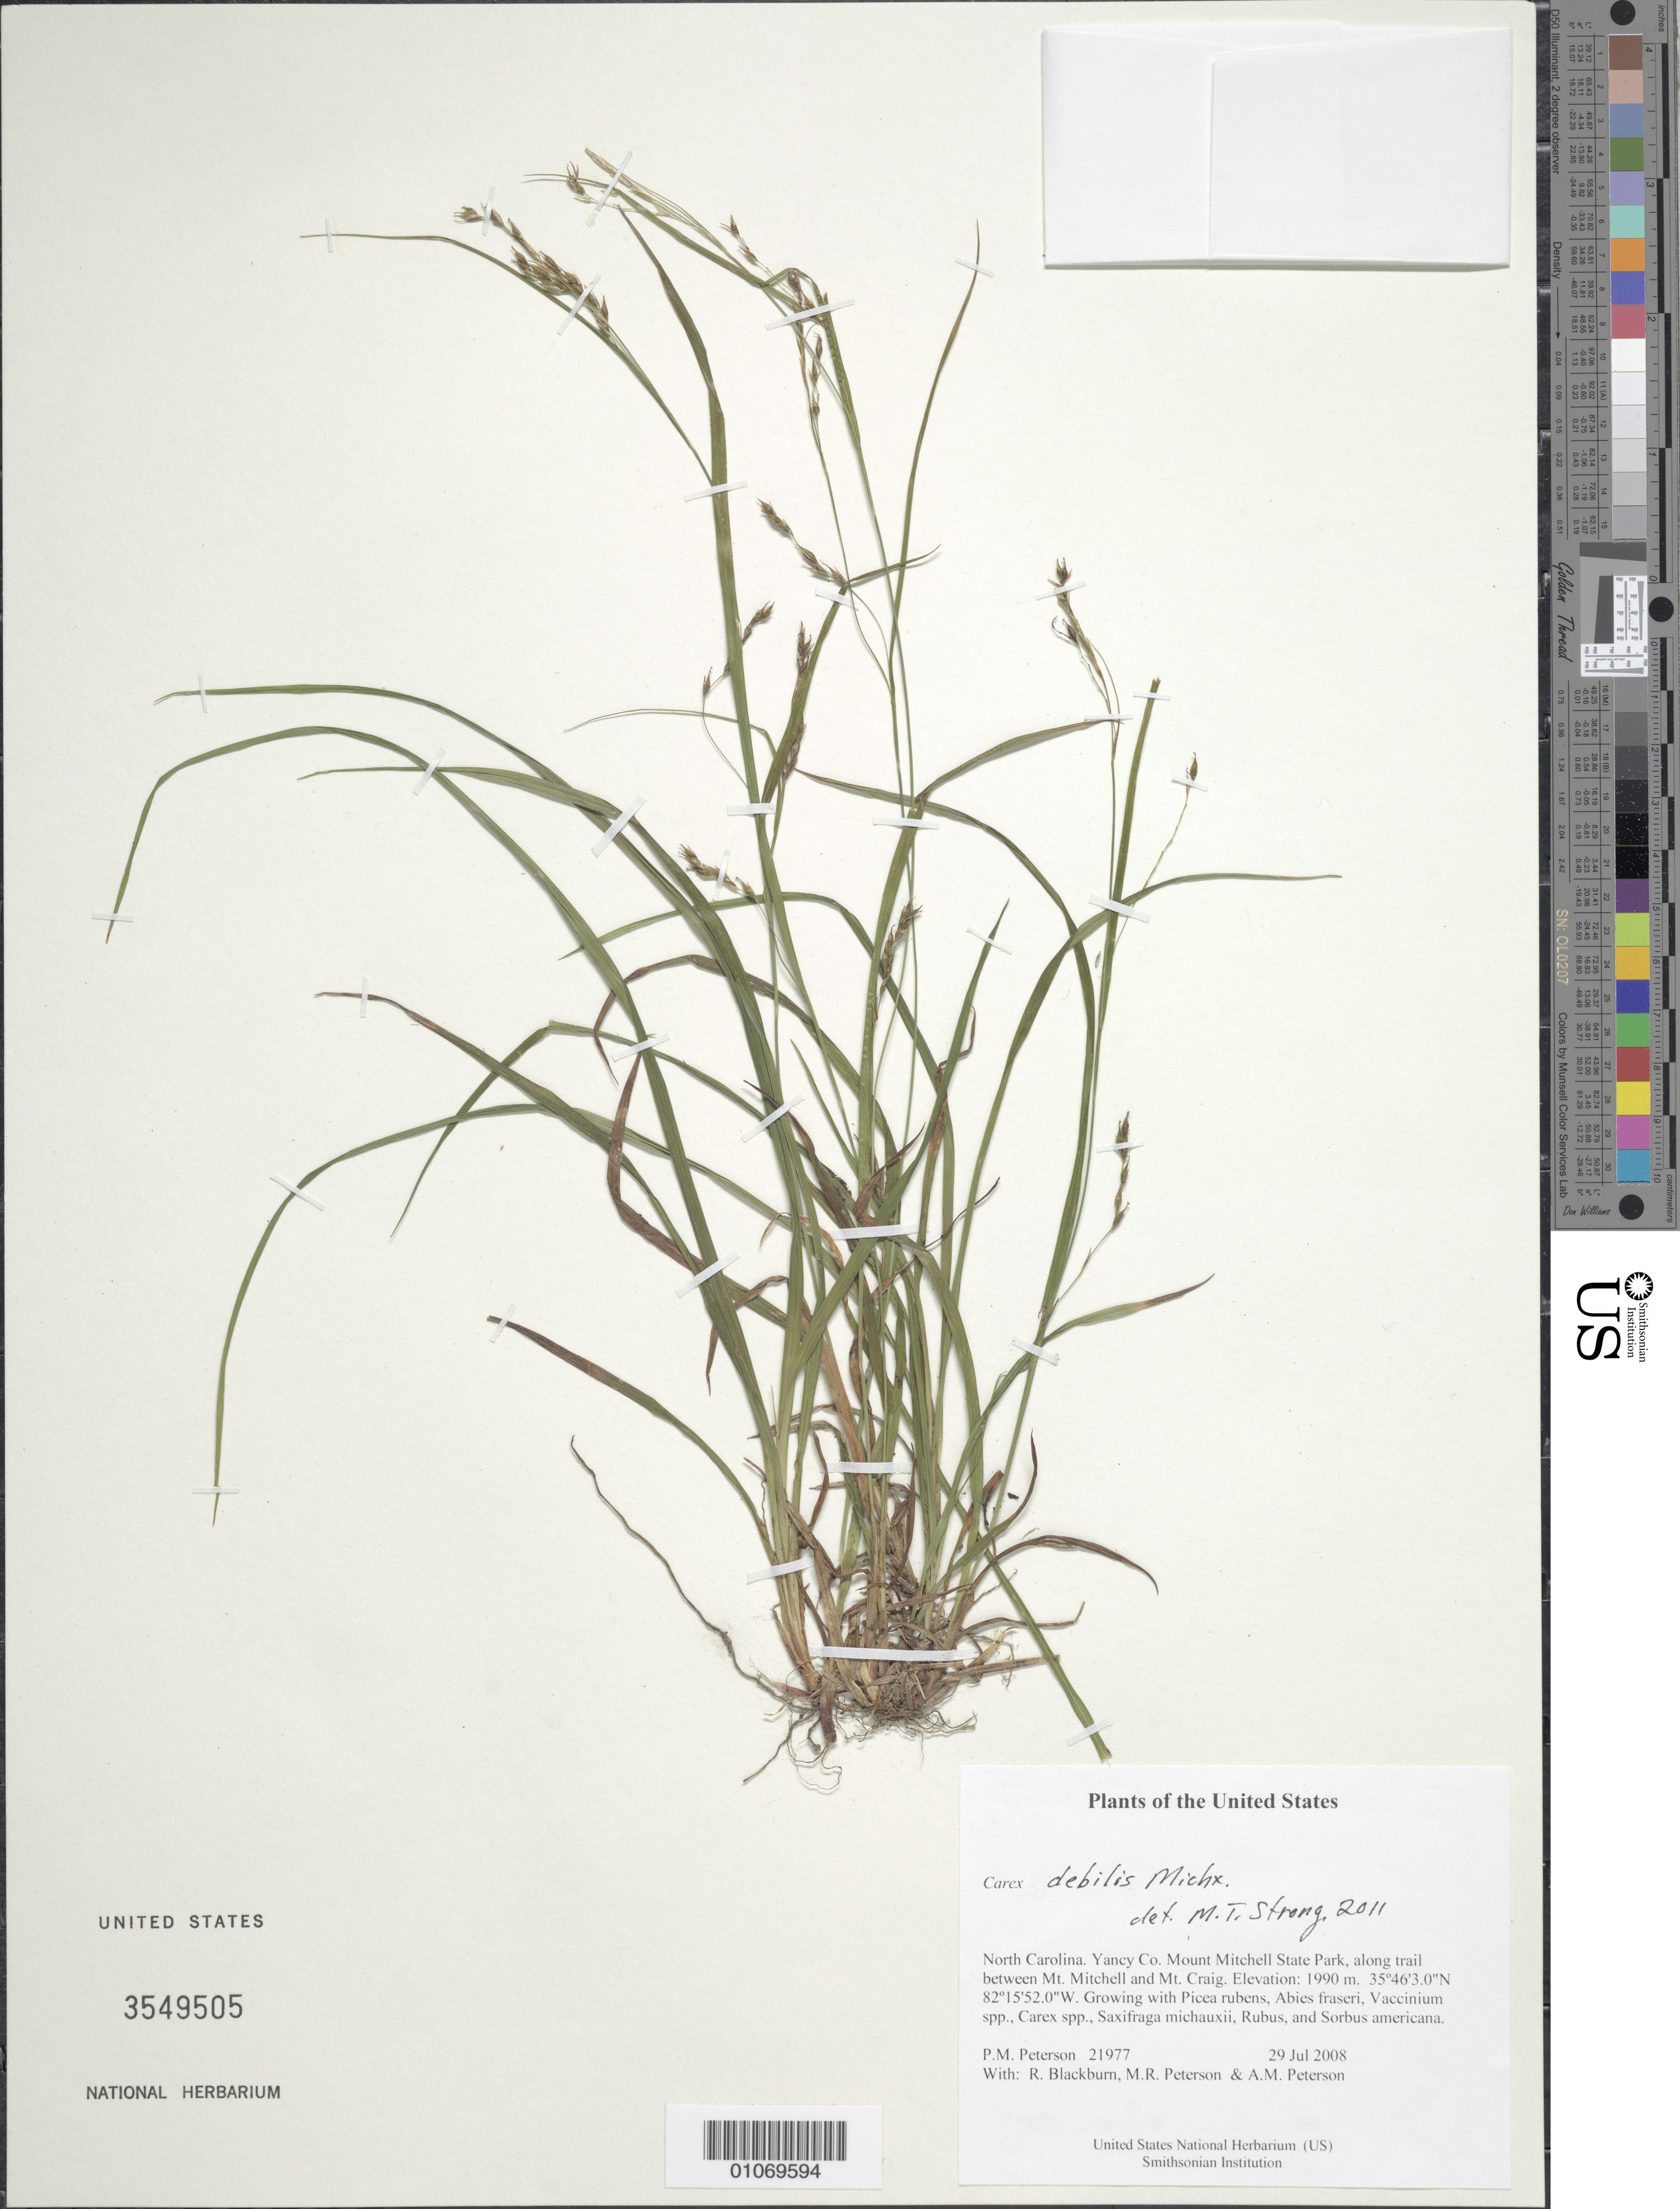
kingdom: Plantae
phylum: Tracheophyta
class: Liliopsida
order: Poales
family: Cyperaceae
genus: Carex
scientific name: Carex debilis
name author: Michx.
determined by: Strong, Mark T., (BOT), Smithsonian Institution - National Museum of Natural History (UNITED STATES)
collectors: P. M. Peterson, R. Blackburn, M. Peterson & A. M. Peterson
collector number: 21977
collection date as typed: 29 Jul 2008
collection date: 2008-07-29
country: United States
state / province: North Carolina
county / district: Yancy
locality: Mount Mitchell State Park, along trail between Mt. Mitchell and Mt. Craig.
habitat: Growing with Picea rubens, Abies fraseri, Vaccinium spp., Carex spp., Saxifraga michauxii, Rubus, and Sorbus americana.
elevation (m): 1990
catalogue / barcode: US 3549505